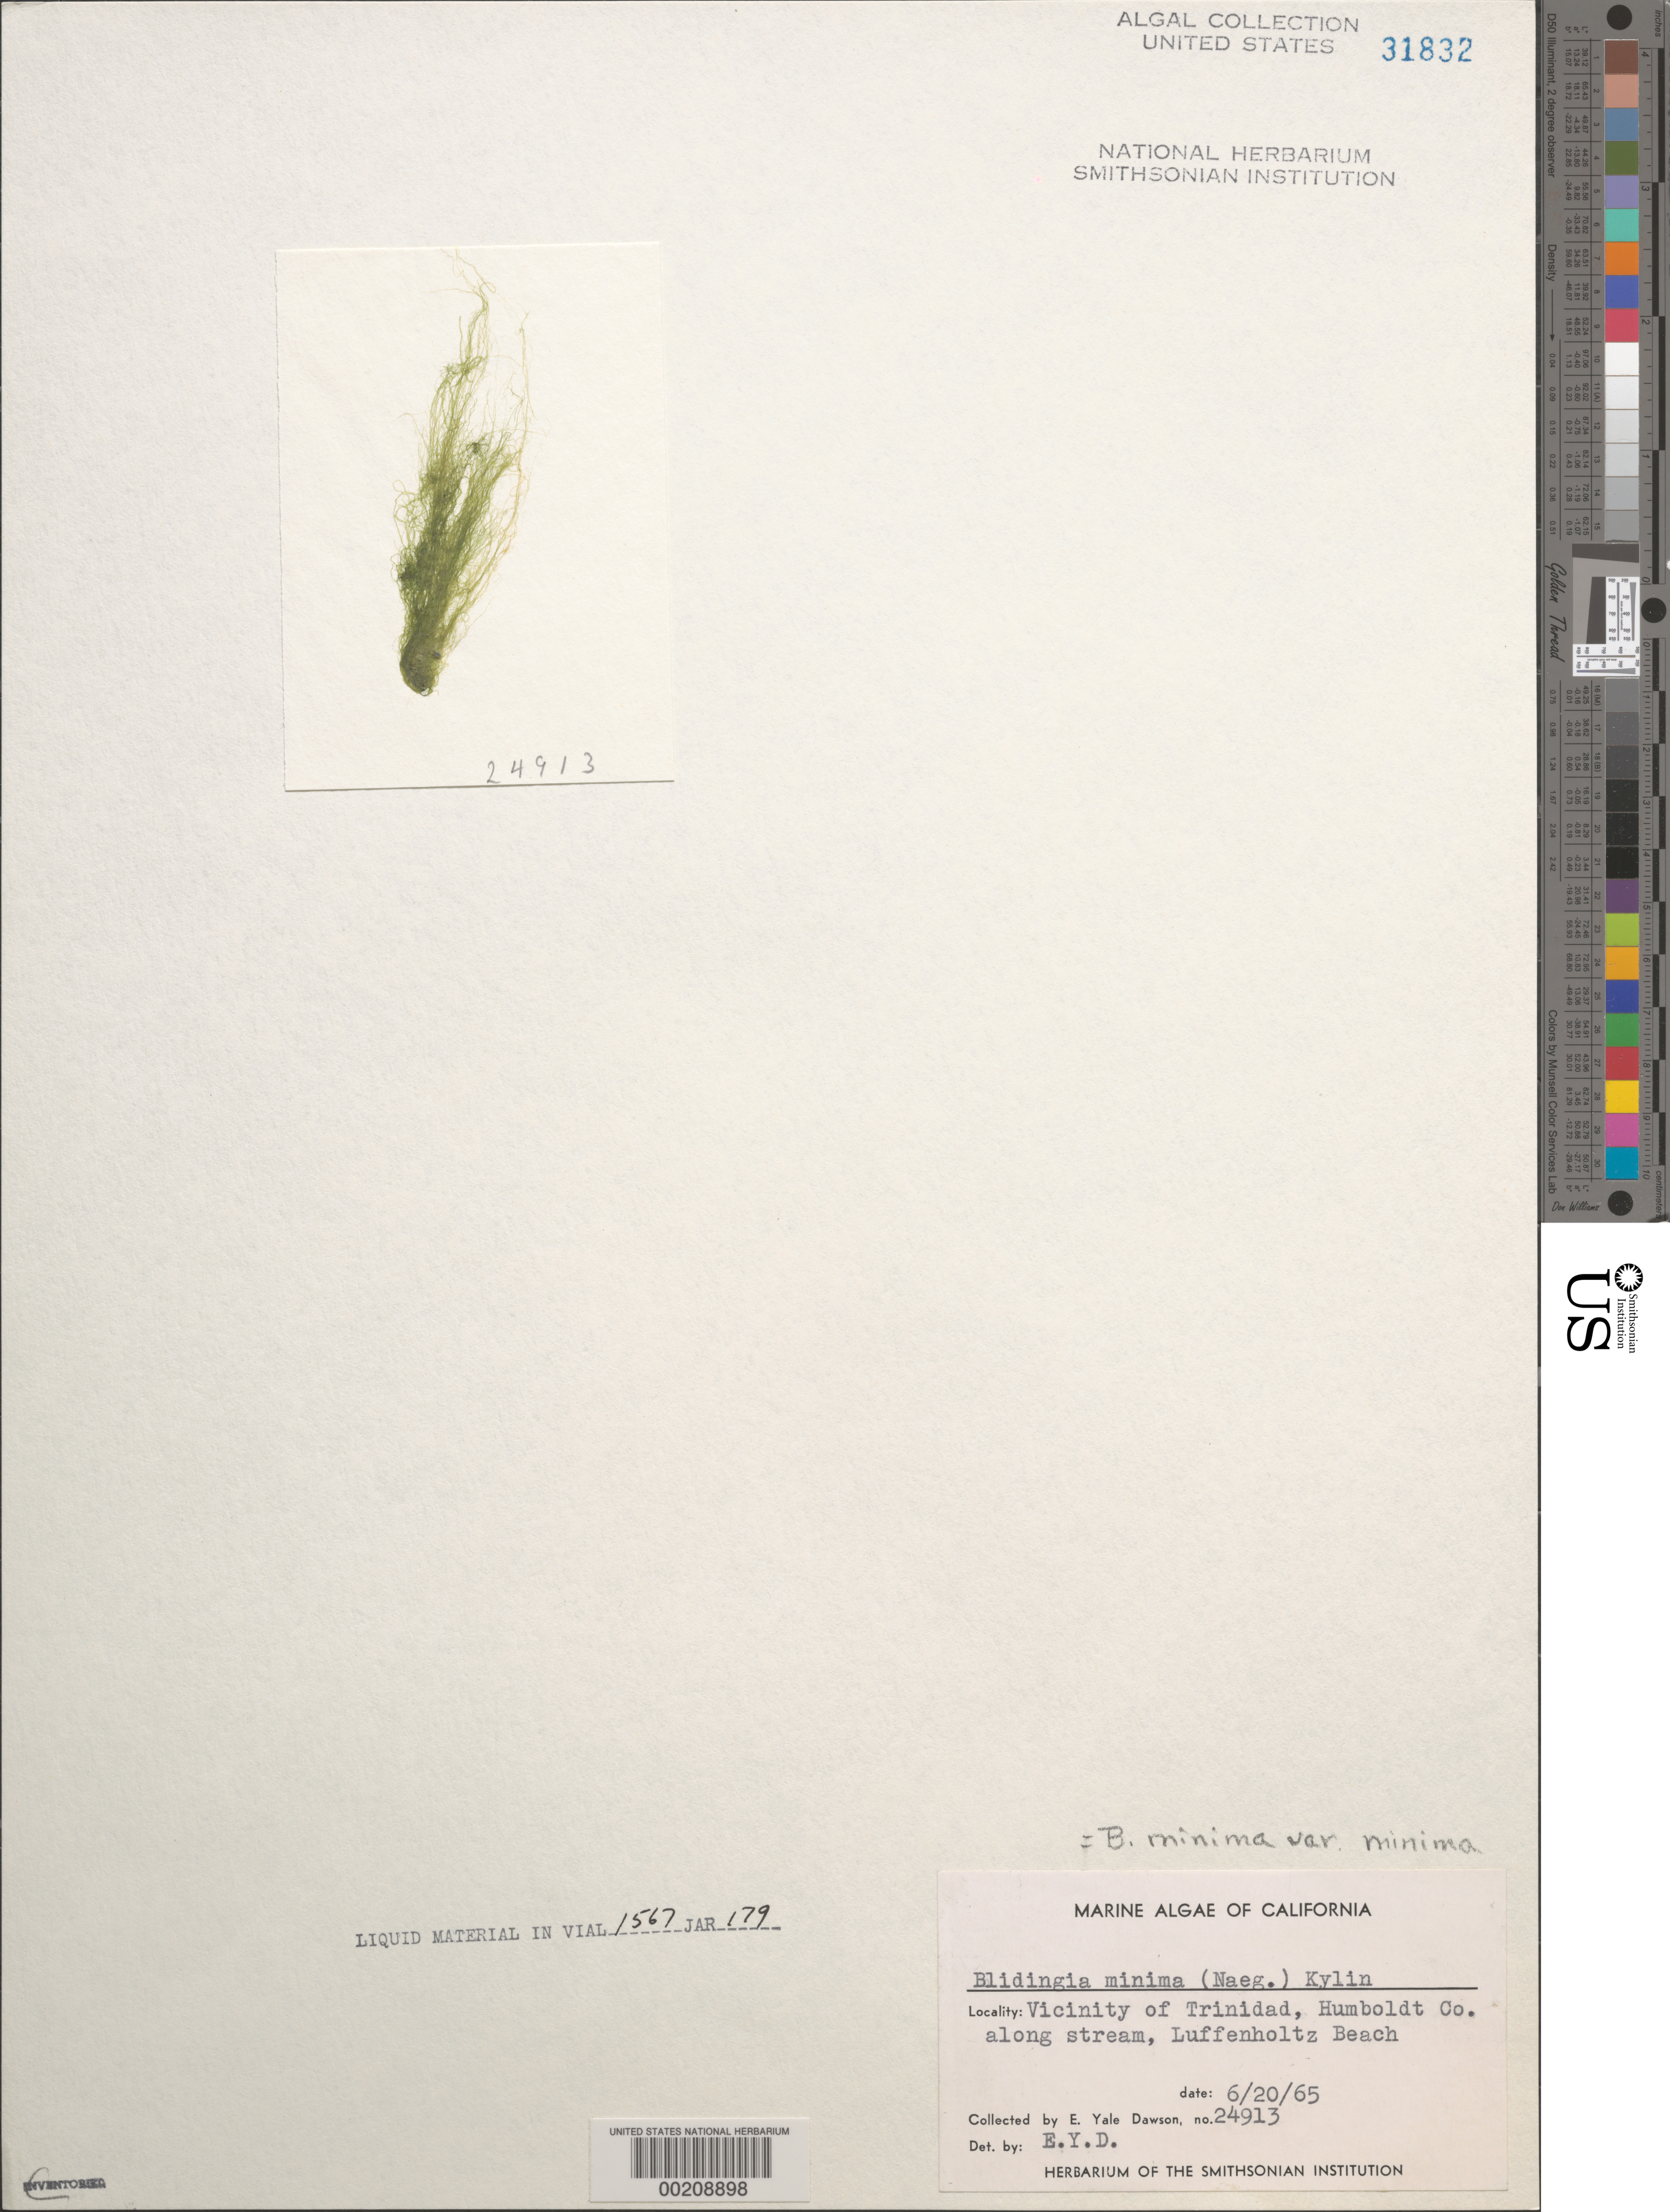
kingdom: Plantae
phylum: Chlorophyta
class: Ulvophyceae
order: Ulvales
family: Kornmanniaceae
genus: Blidingia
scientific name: Blidingia minima var. minima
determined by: Dawson, E. Y.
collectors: E. Y. Dawson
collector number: EYD 24913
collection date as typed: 20 Jun 1965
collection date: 1965-06-20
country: United States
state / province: California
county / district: Humboldt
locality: Luffenholtz Beach, Trinidad area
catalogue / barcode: US 31832